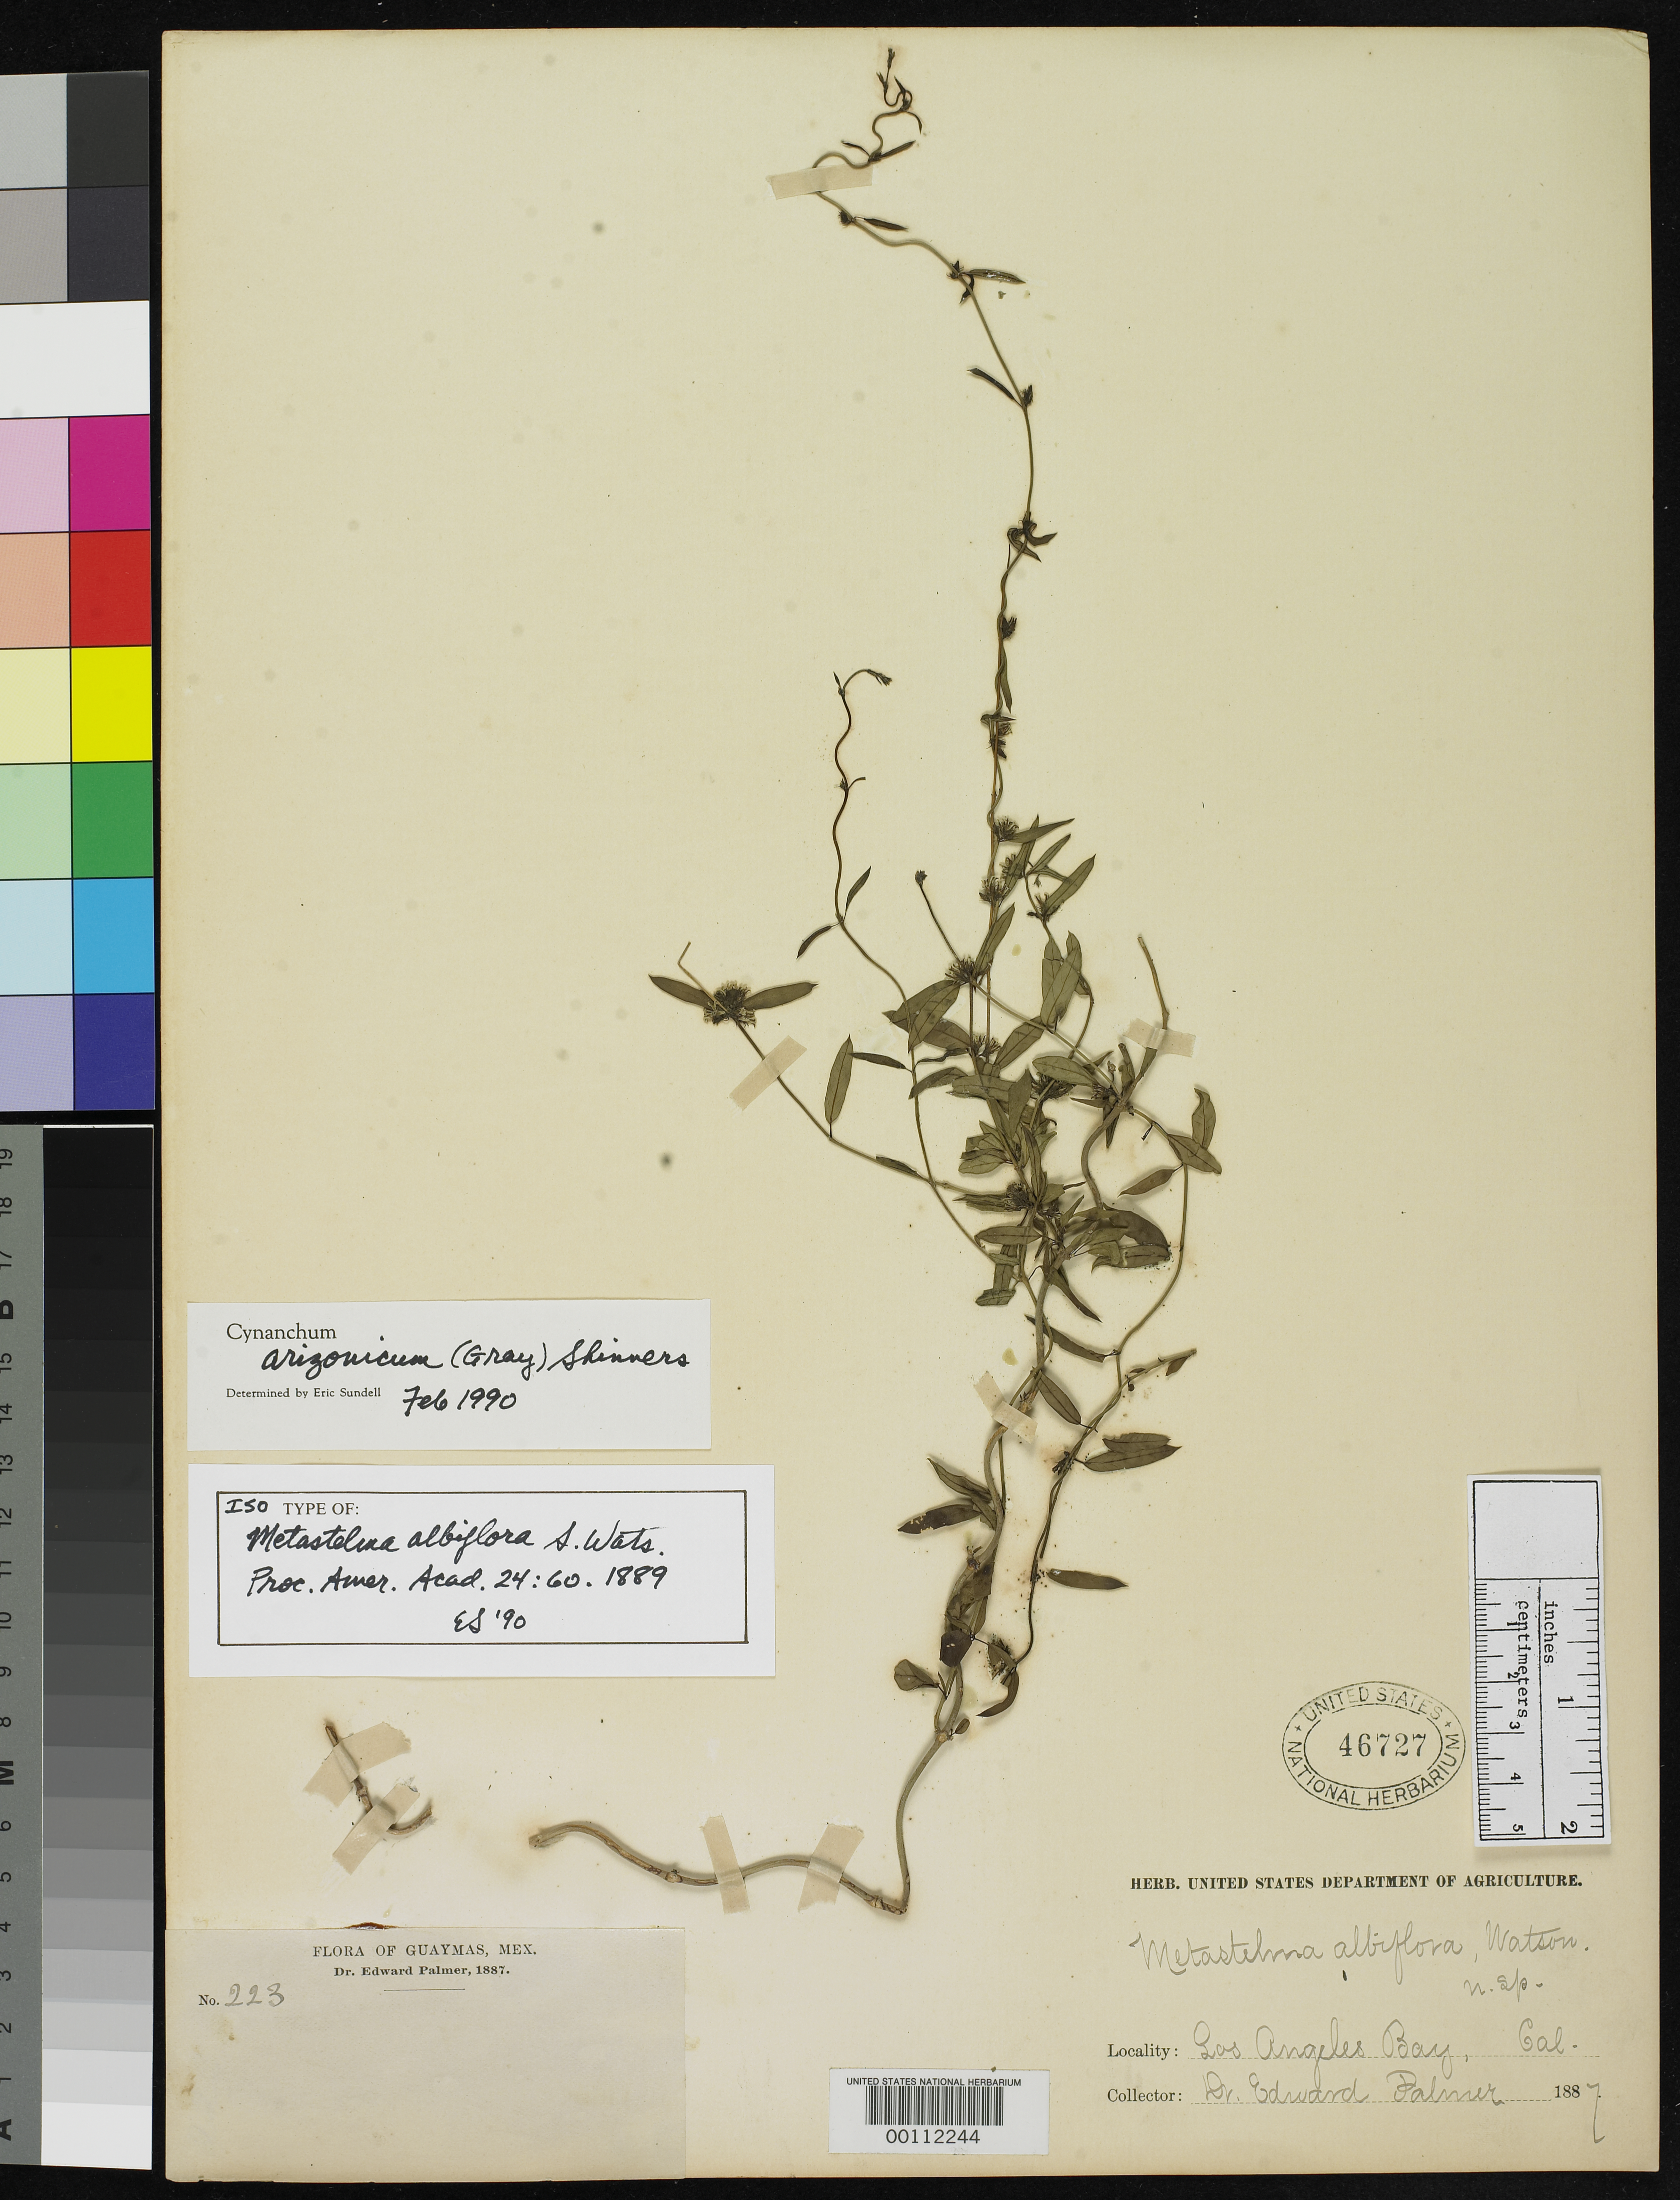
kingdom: Plantae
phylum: Tracheophyta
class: Magnoliopsida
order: Gentianales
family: Apocynaceae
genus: Metastelma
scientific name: Metastelma albiflorum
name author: S. Watson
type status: Isotype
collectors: E. Palmer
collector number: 223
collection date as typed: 1887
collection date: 1887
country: Mexico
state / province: Sonora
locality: Guaymas.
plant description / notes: Later homonym of Metastelma albiflorum Griseb. (1862).; Also a type of Metastelma watsonianum Standl., nom. nov.; Replacement name for Metastelma albiflorum W. Watson, nom. illeg. (non Griseb.).; Also a type of Metastelma albiflorum W. Watson, nom. illeg.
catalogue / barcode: US 46727